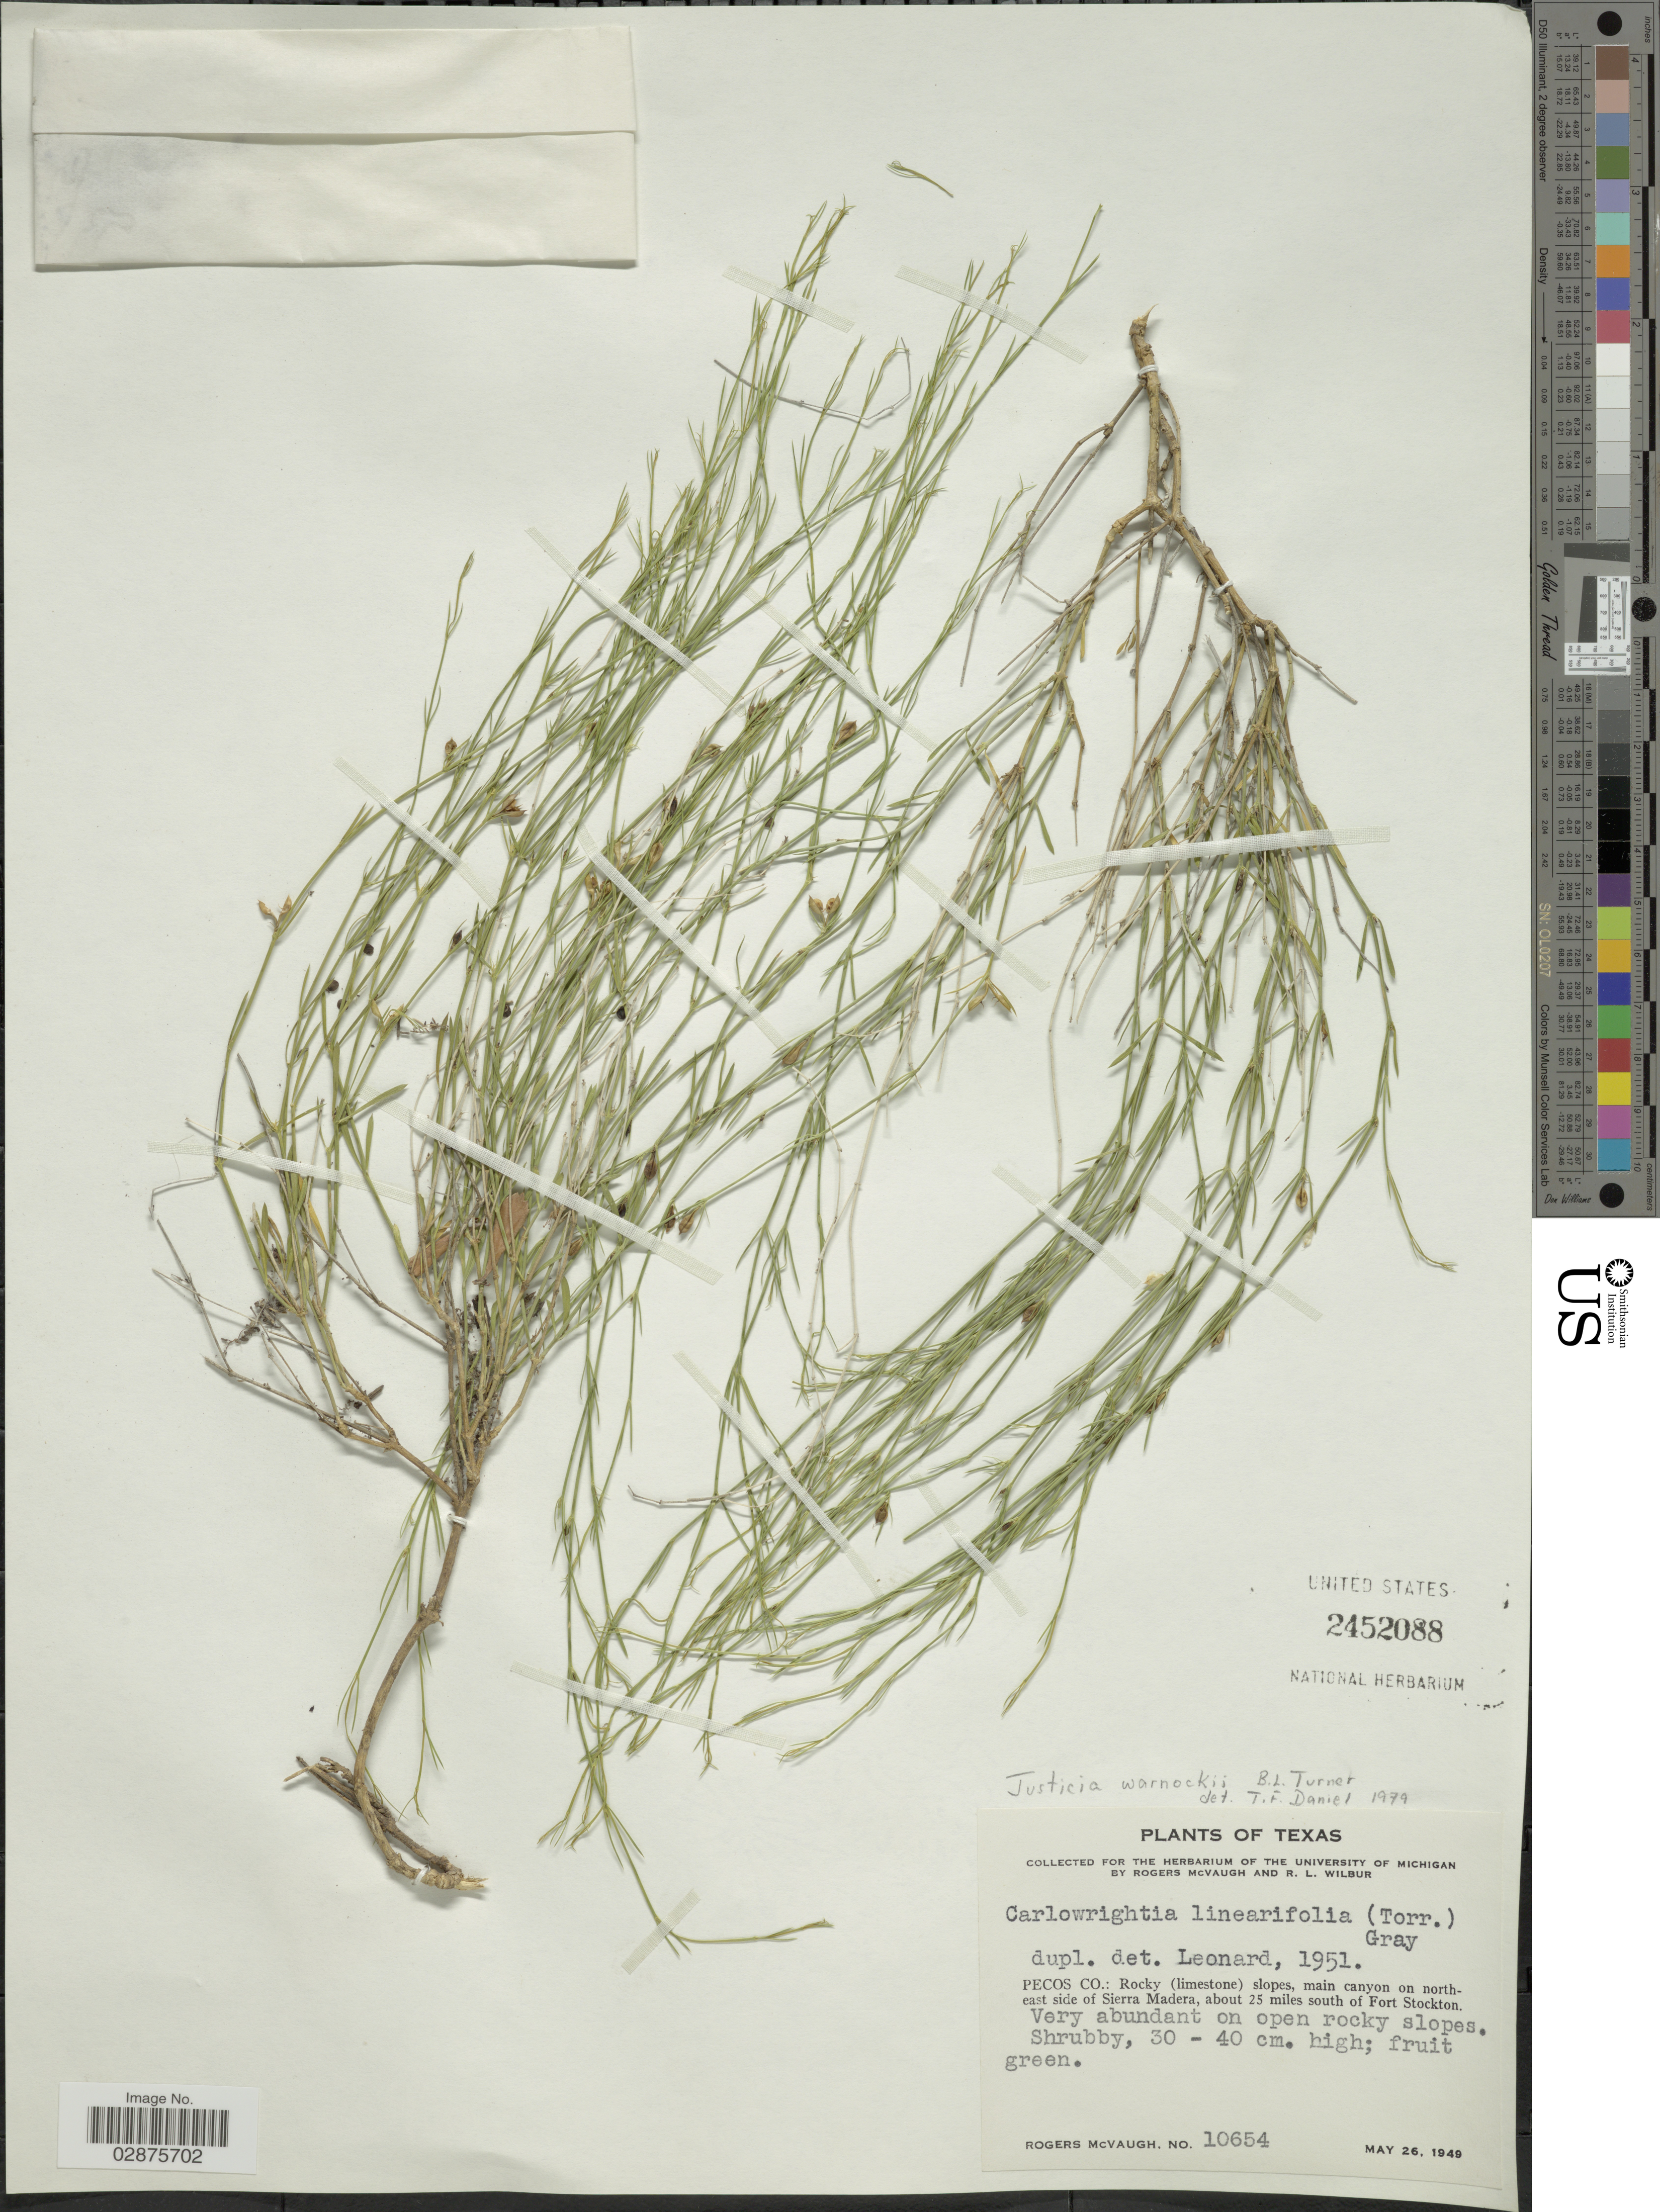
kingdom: Plantae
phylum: Tracheophyta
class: Magnoliopsida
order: Lamiales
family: Acanthaceae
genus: Justicia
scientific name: Justicia warnockii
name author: B.L. Turner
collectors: R. McVaugh & R. L. Wilbur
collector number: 10654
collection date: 1949-05-26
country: United States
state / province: Texas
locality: Pecos Co.: Rocky (limestone) slopes, main canyon on north-east side of Sierra Madera, about 25 miles south of Fort Stockton.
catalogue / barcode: US 2452088